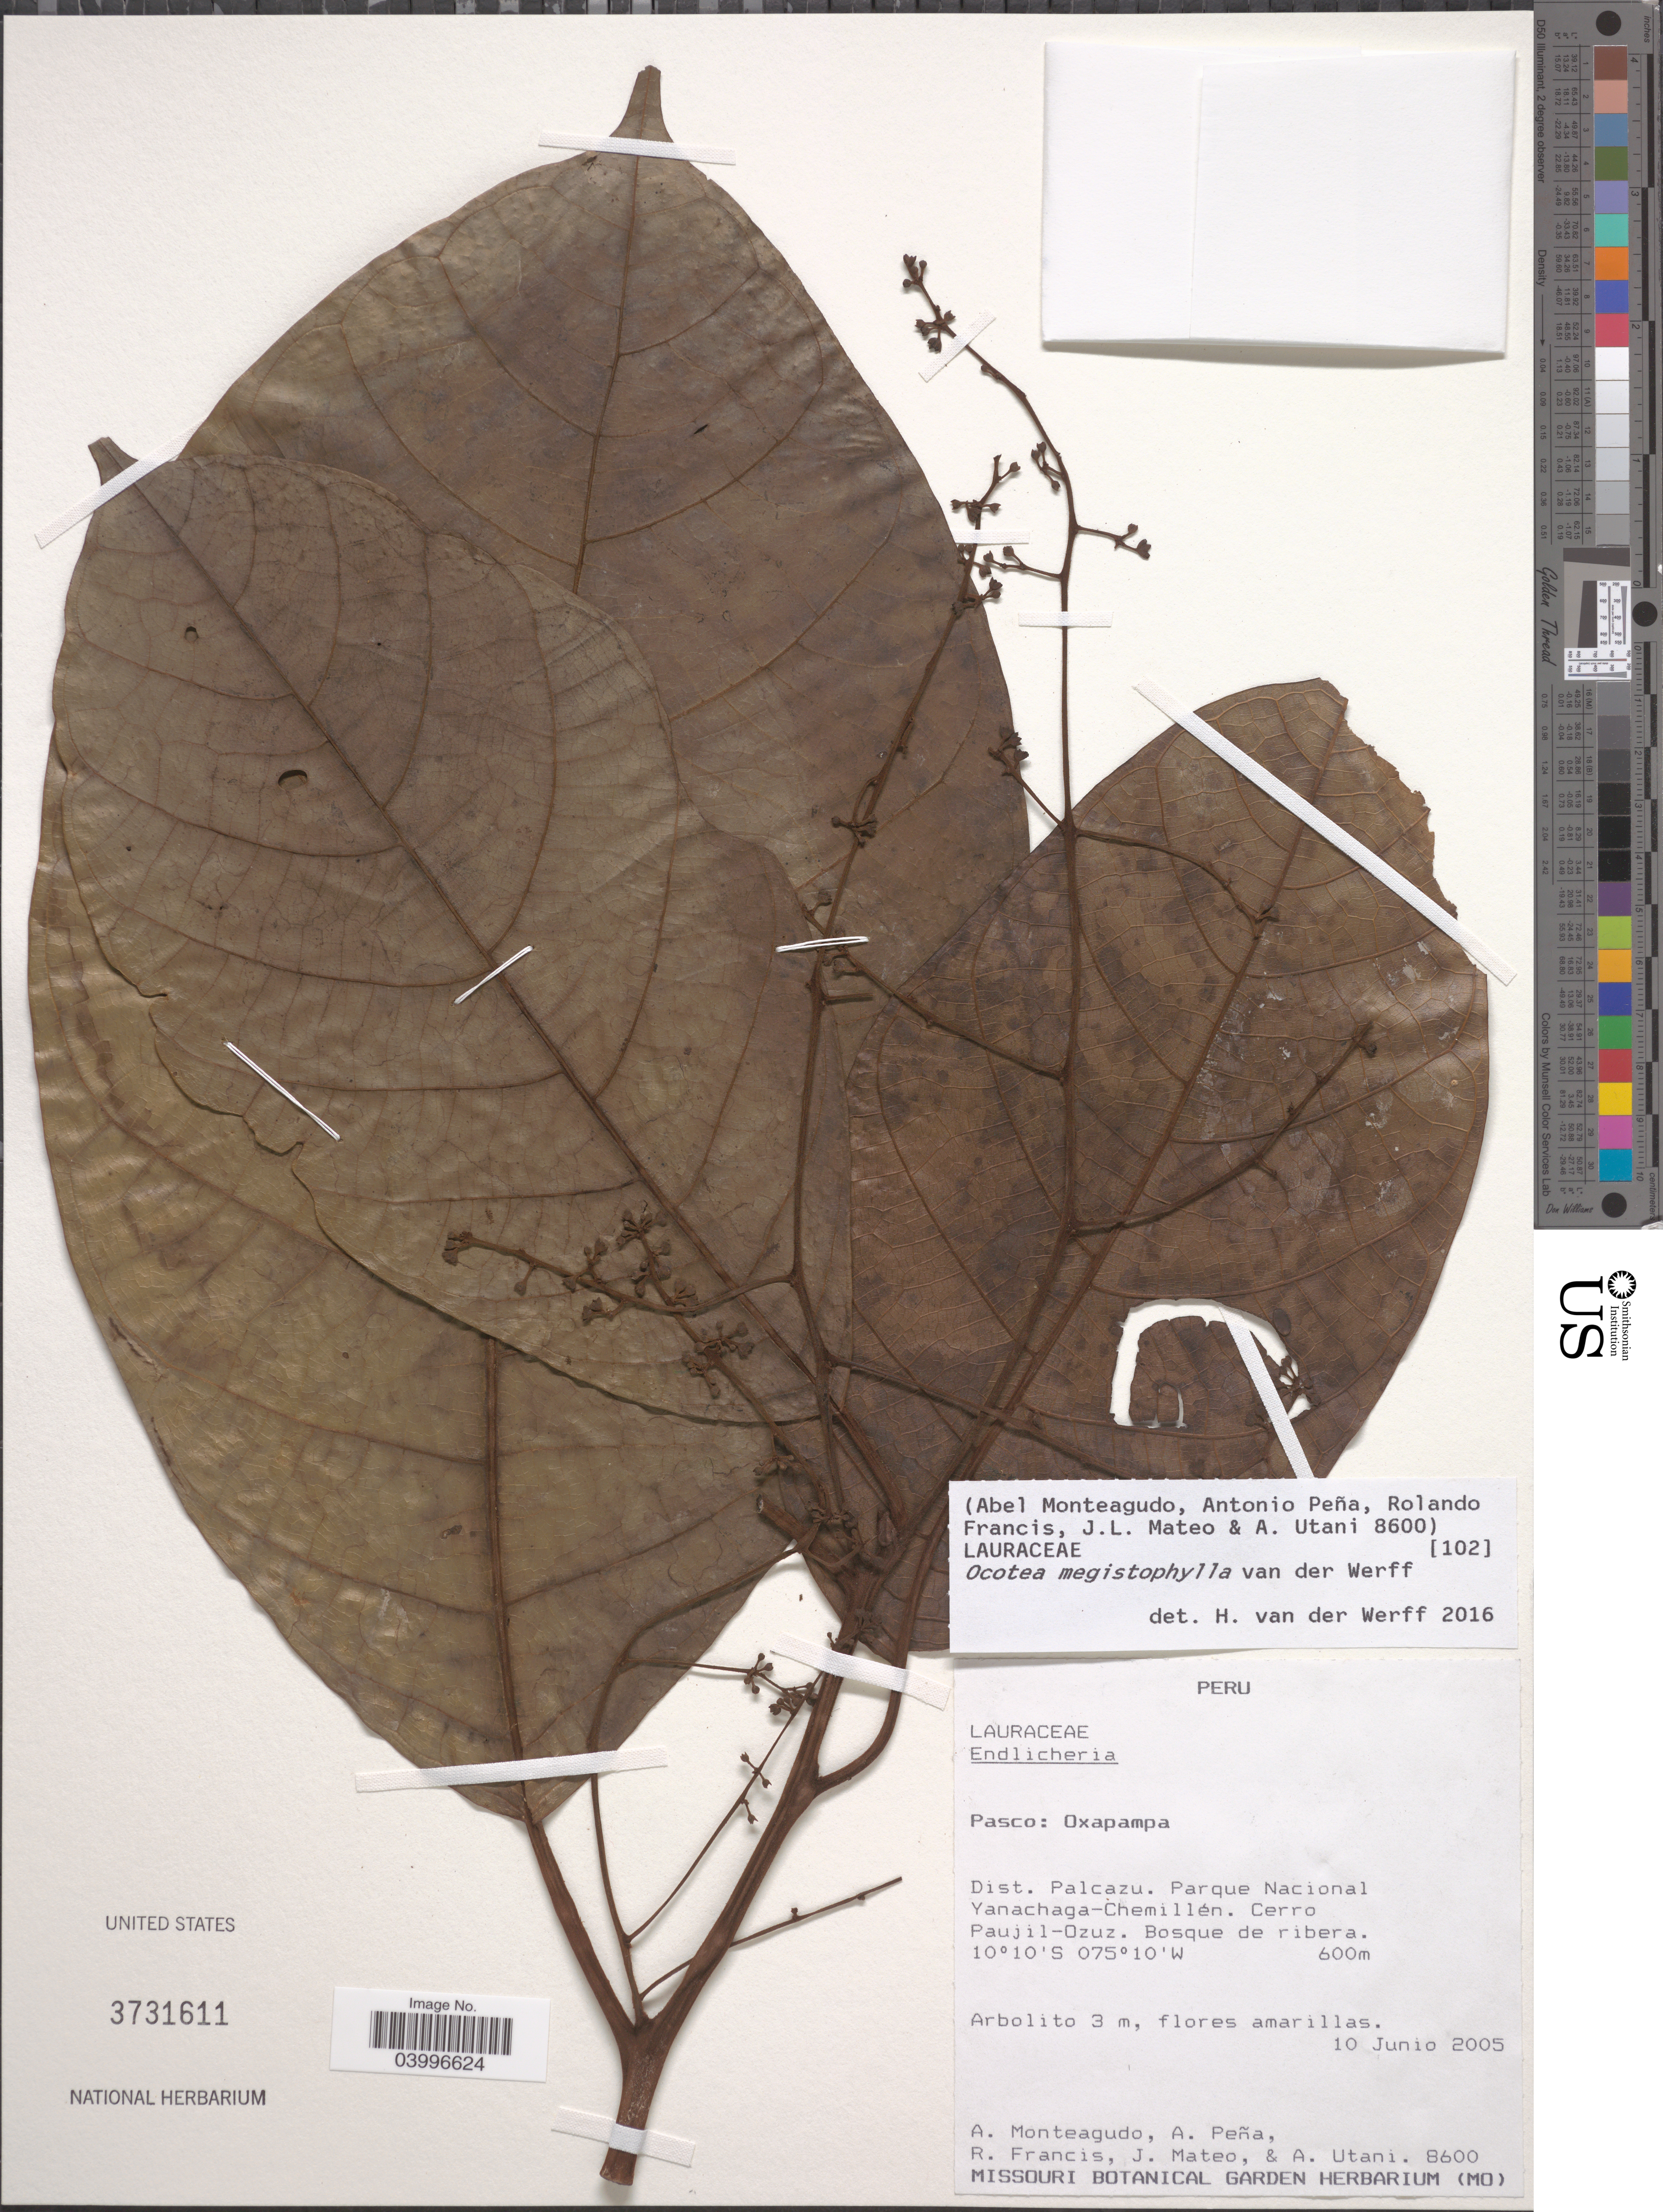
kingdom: Plantae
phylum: Tracheophyta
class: Magnoliopsida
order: Laurales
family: Lauraceae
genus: Ocotea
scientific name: Ocotea megistophylla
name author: van der Werff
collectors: A. Monteagudo, A. Peña, R. Francis, J. Mateo & A. Utani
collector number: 8600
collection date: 2005-06-10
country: Peru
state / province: Pasco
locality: Oxapampa. Dist. Palcazu. Parque Nacional Yanachaga-Chemillén. Cerro Paujil-Ozuz.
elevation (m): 600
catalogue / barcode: US 3731611